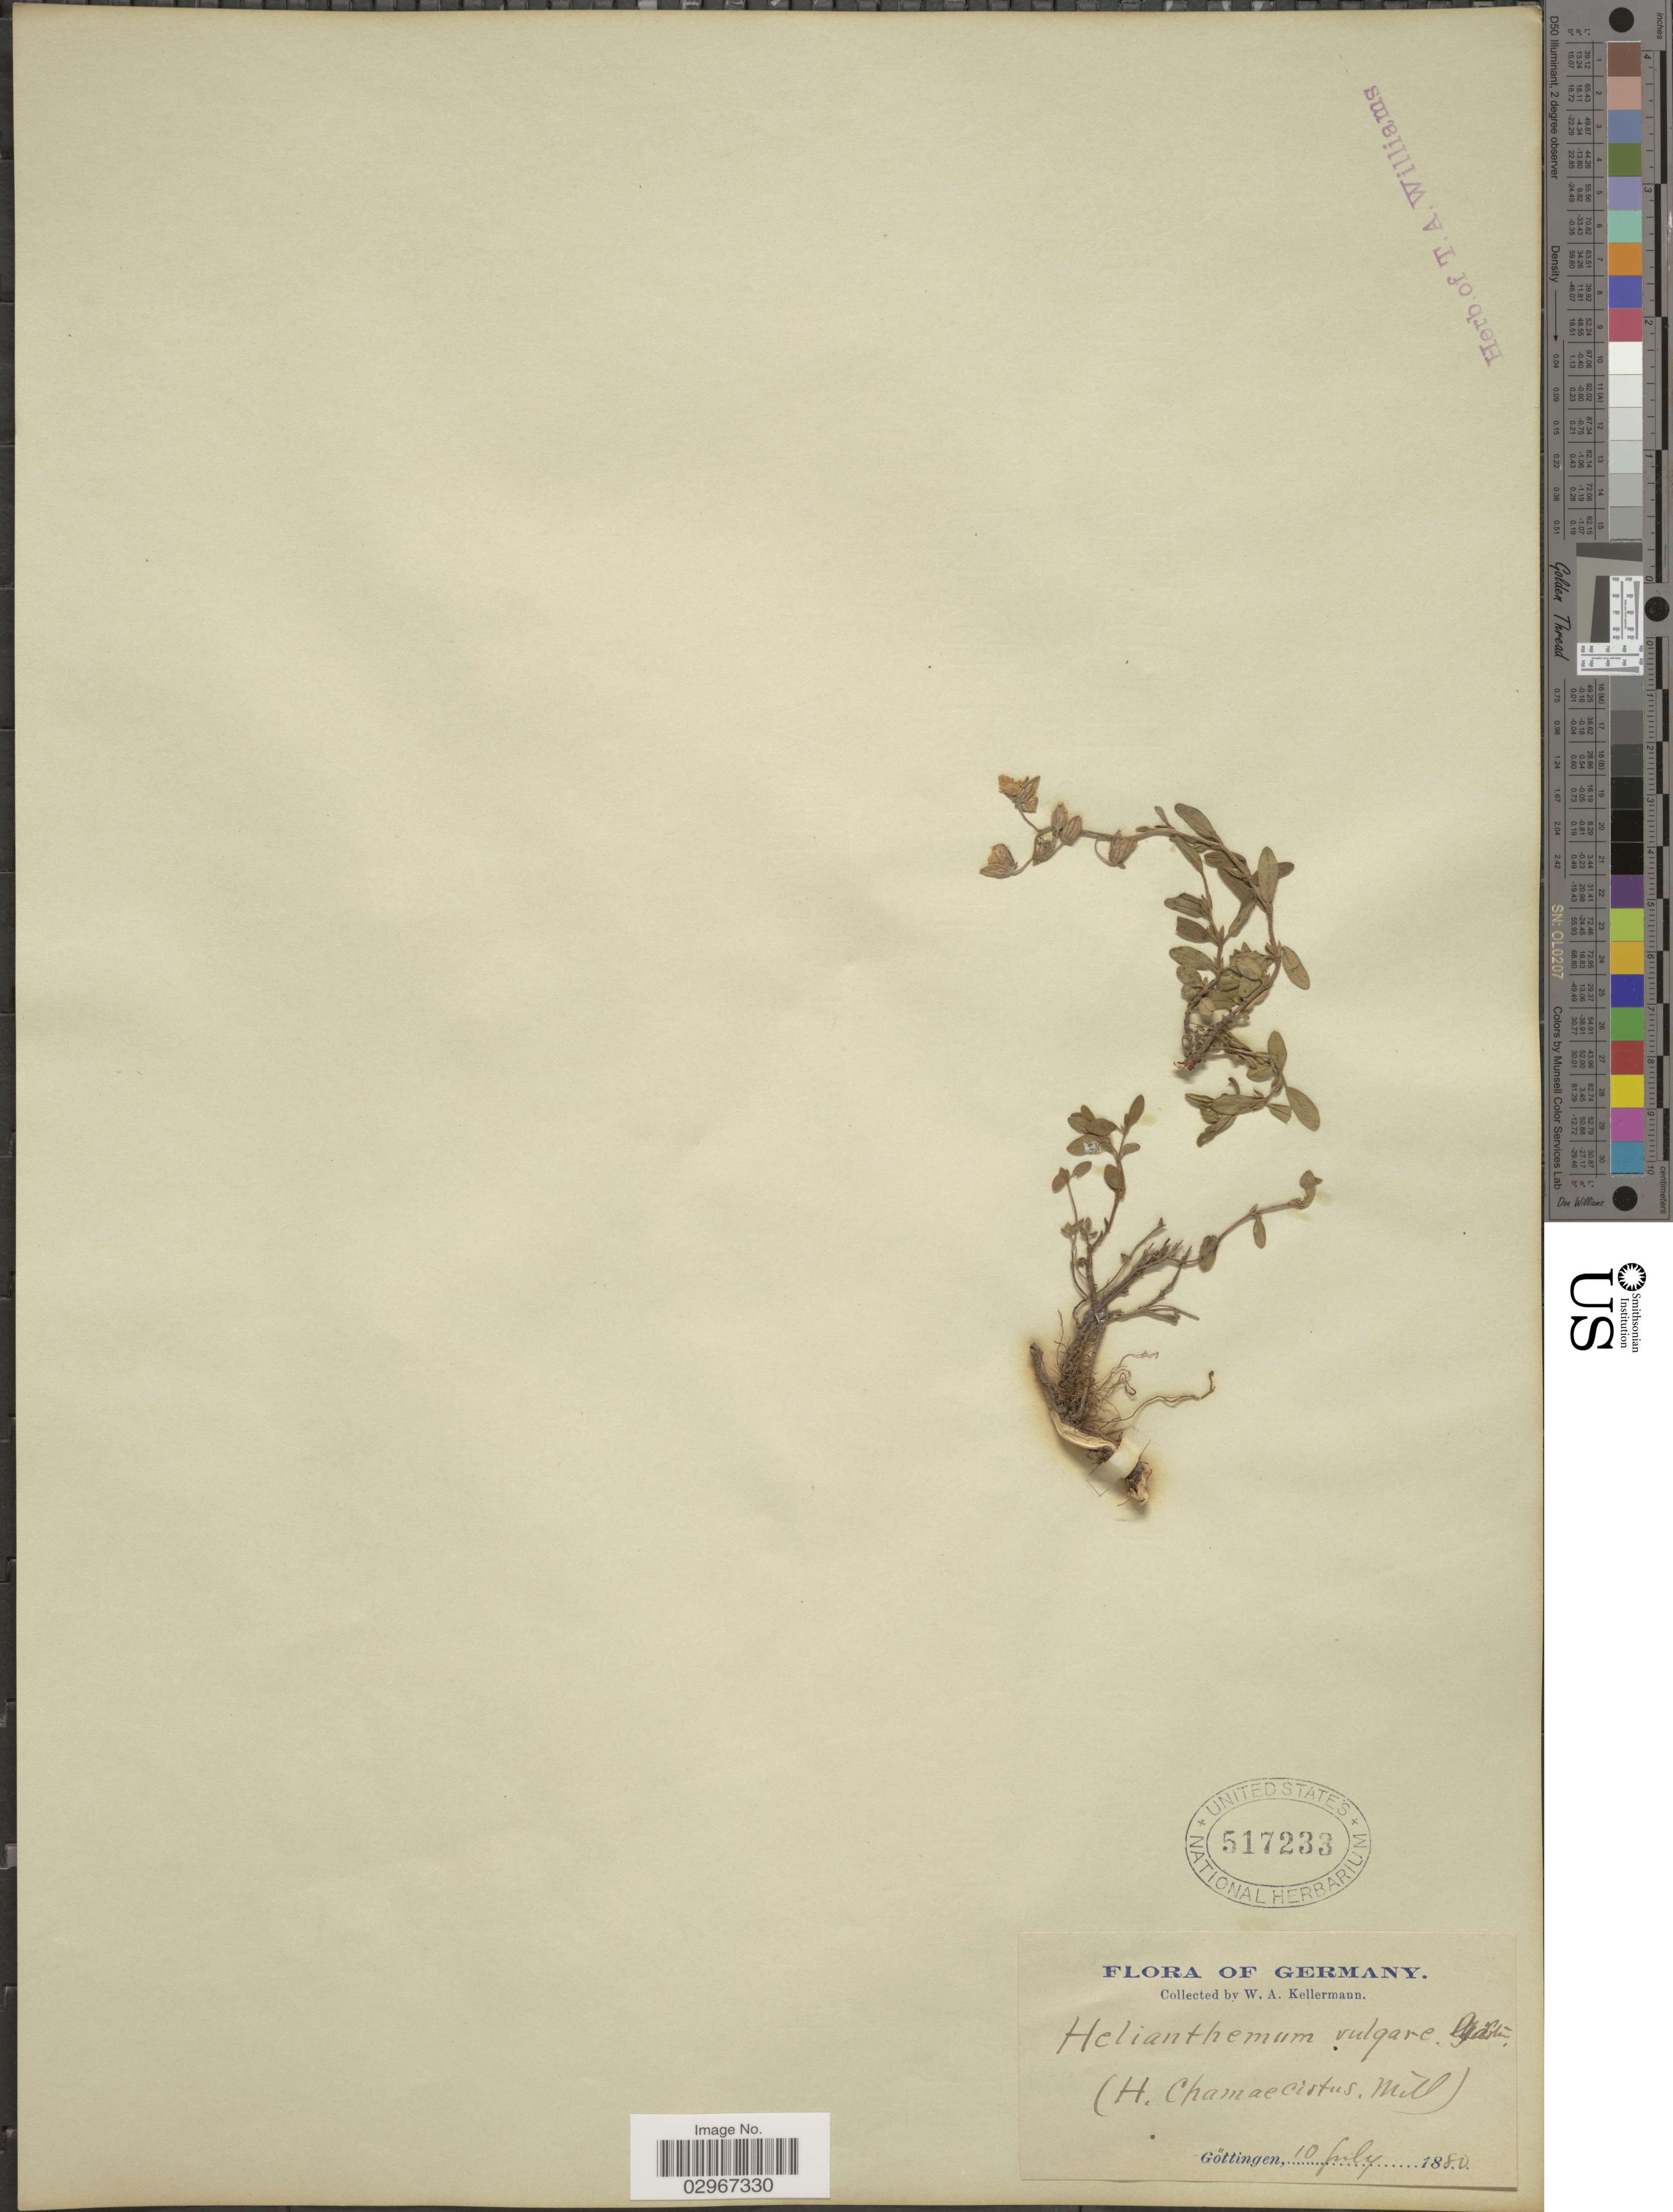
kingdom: Plantae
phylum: Tracheophyta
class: Magnoliopsida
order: Malvales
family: Cistaceae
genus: Helianthemum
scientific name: Helianthemum vulgare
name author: Gaertn.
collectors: W. A. Kellermann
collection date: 1880-07-10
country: Germany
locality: Göttingen.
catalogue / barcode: US 517233